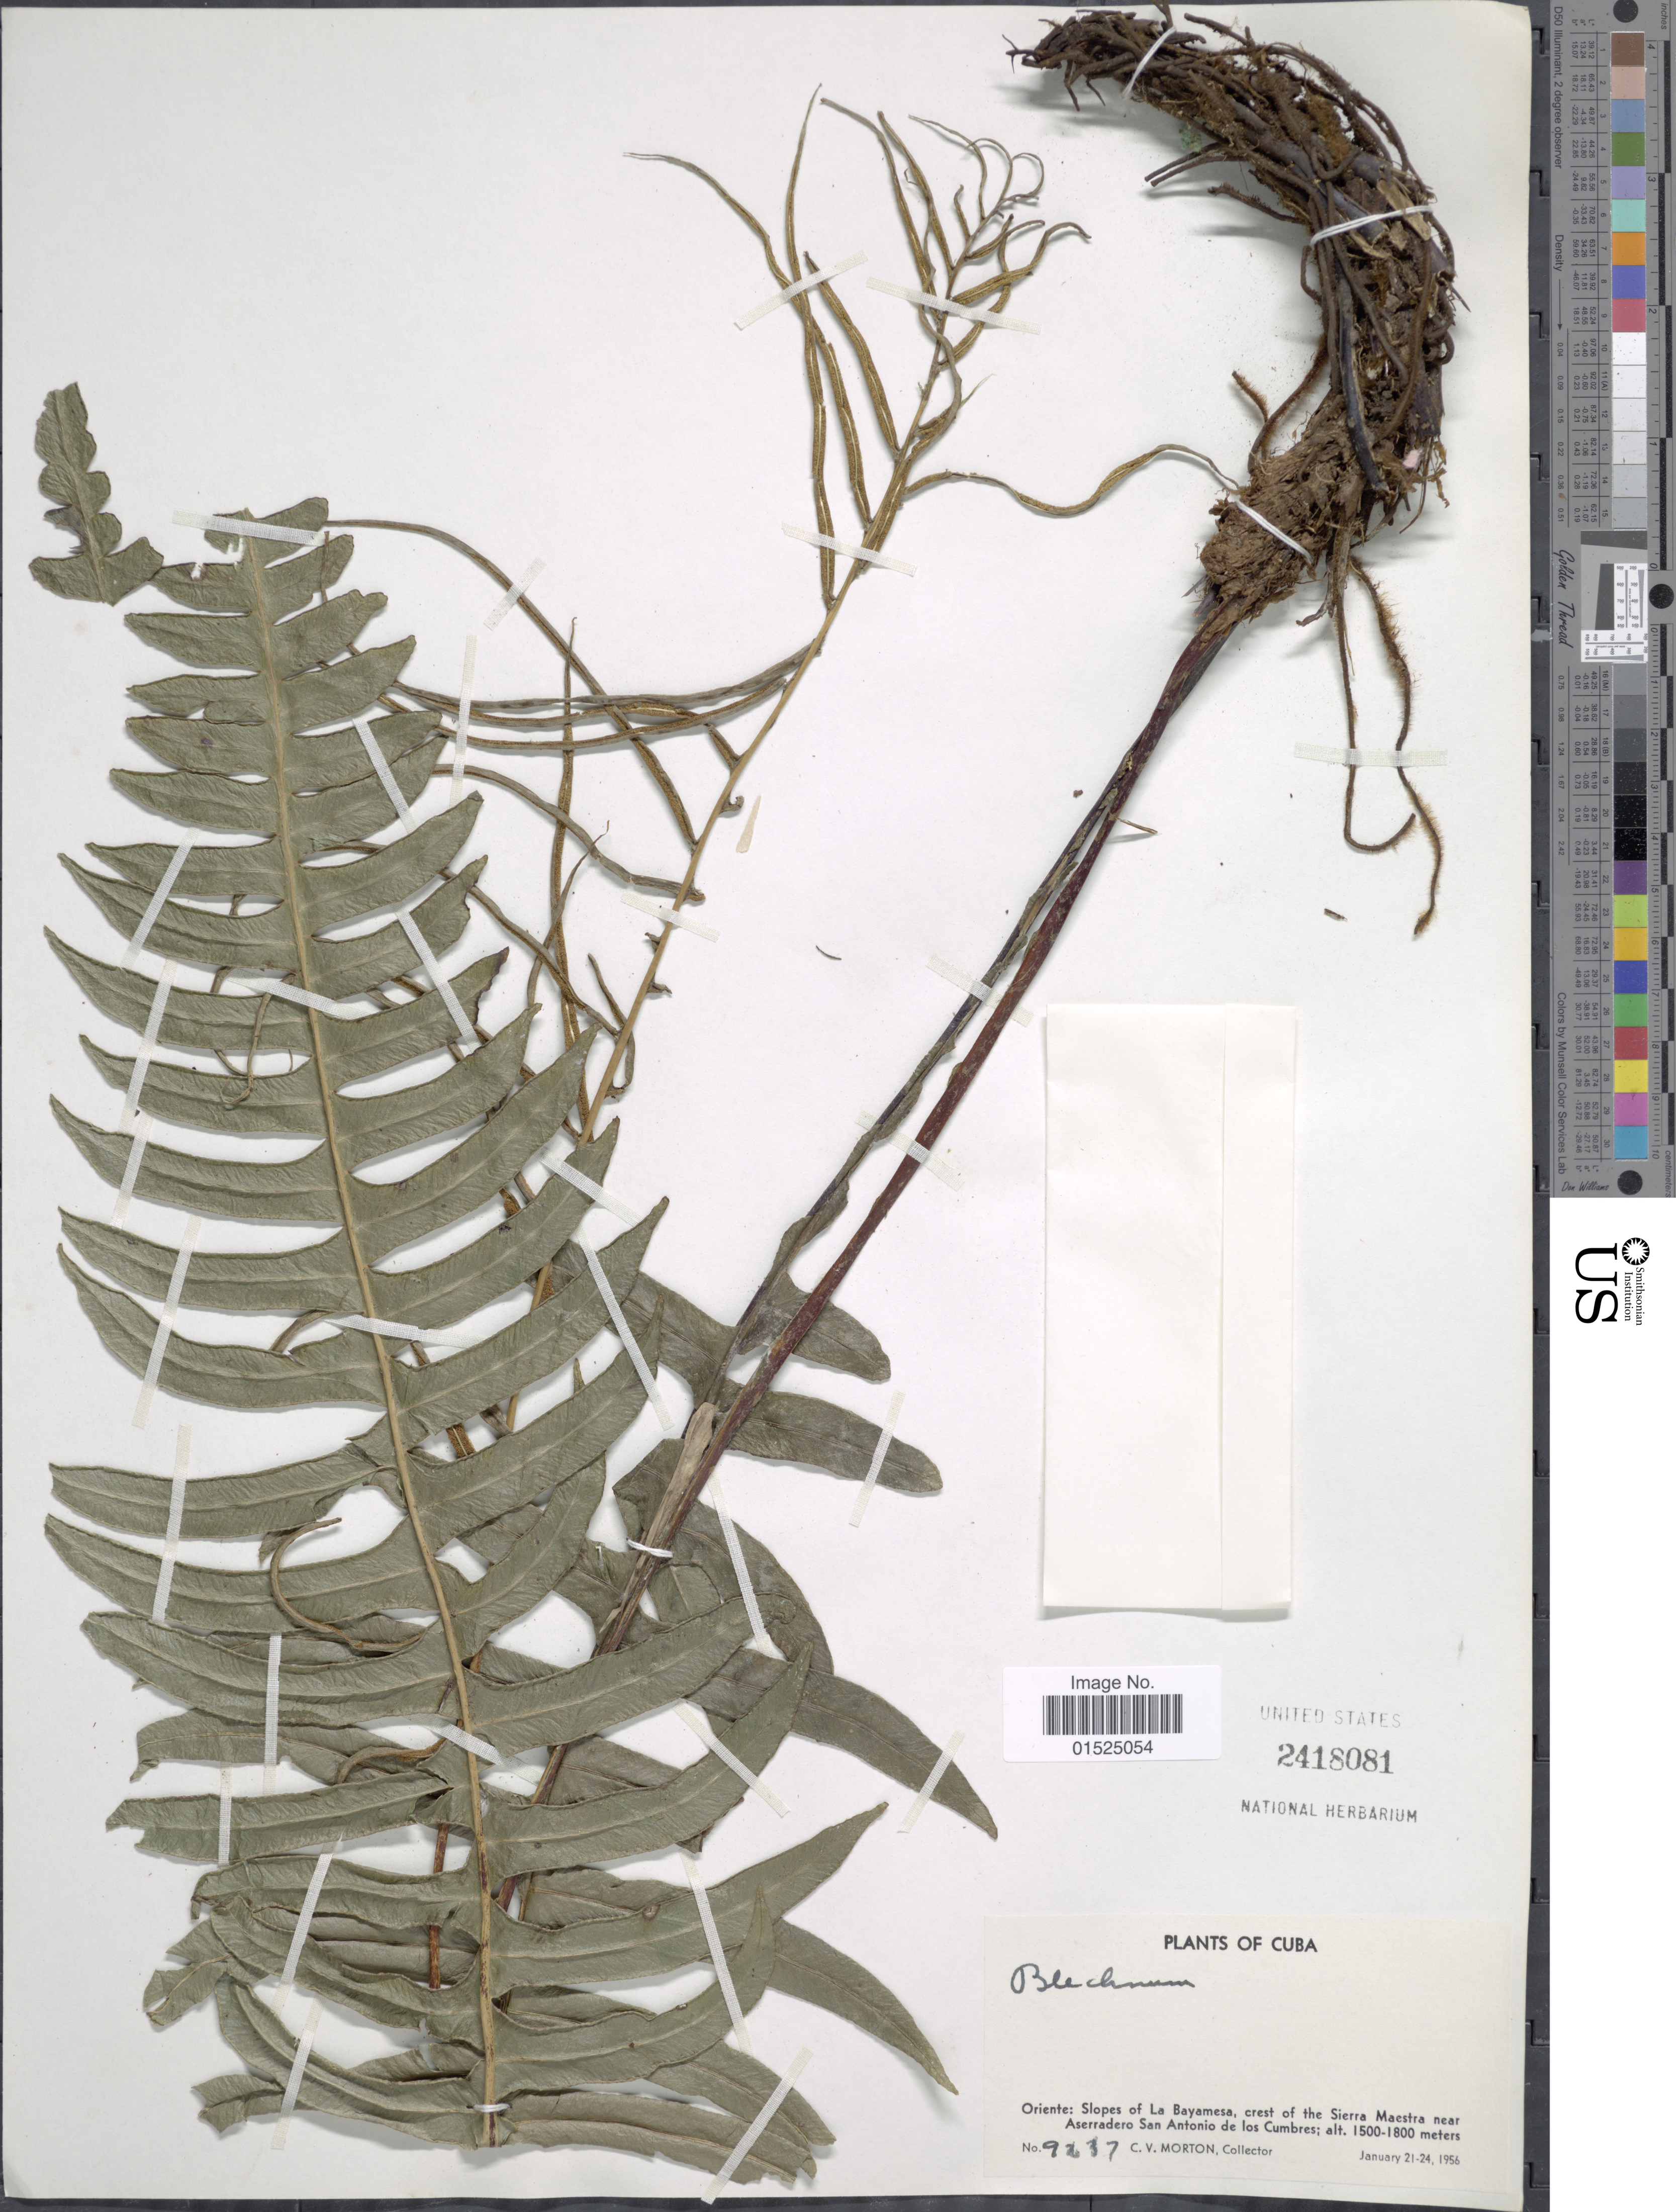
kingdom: Plantae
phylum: Tracheophyta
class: Polypodiopsida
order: Polypodiales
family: Blechnaceae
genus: Blechnum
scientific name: Blechnum sp.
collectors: C. V. Morton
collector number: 9237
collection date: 1956-01-21/1956-01-24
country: Cuba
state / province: Oriente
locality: Slopes of La Bayamesa, crest of the Sierra Maestra near Aserradero San Anotonio de los Cumbres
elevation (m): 1500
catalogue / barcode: US 2418081